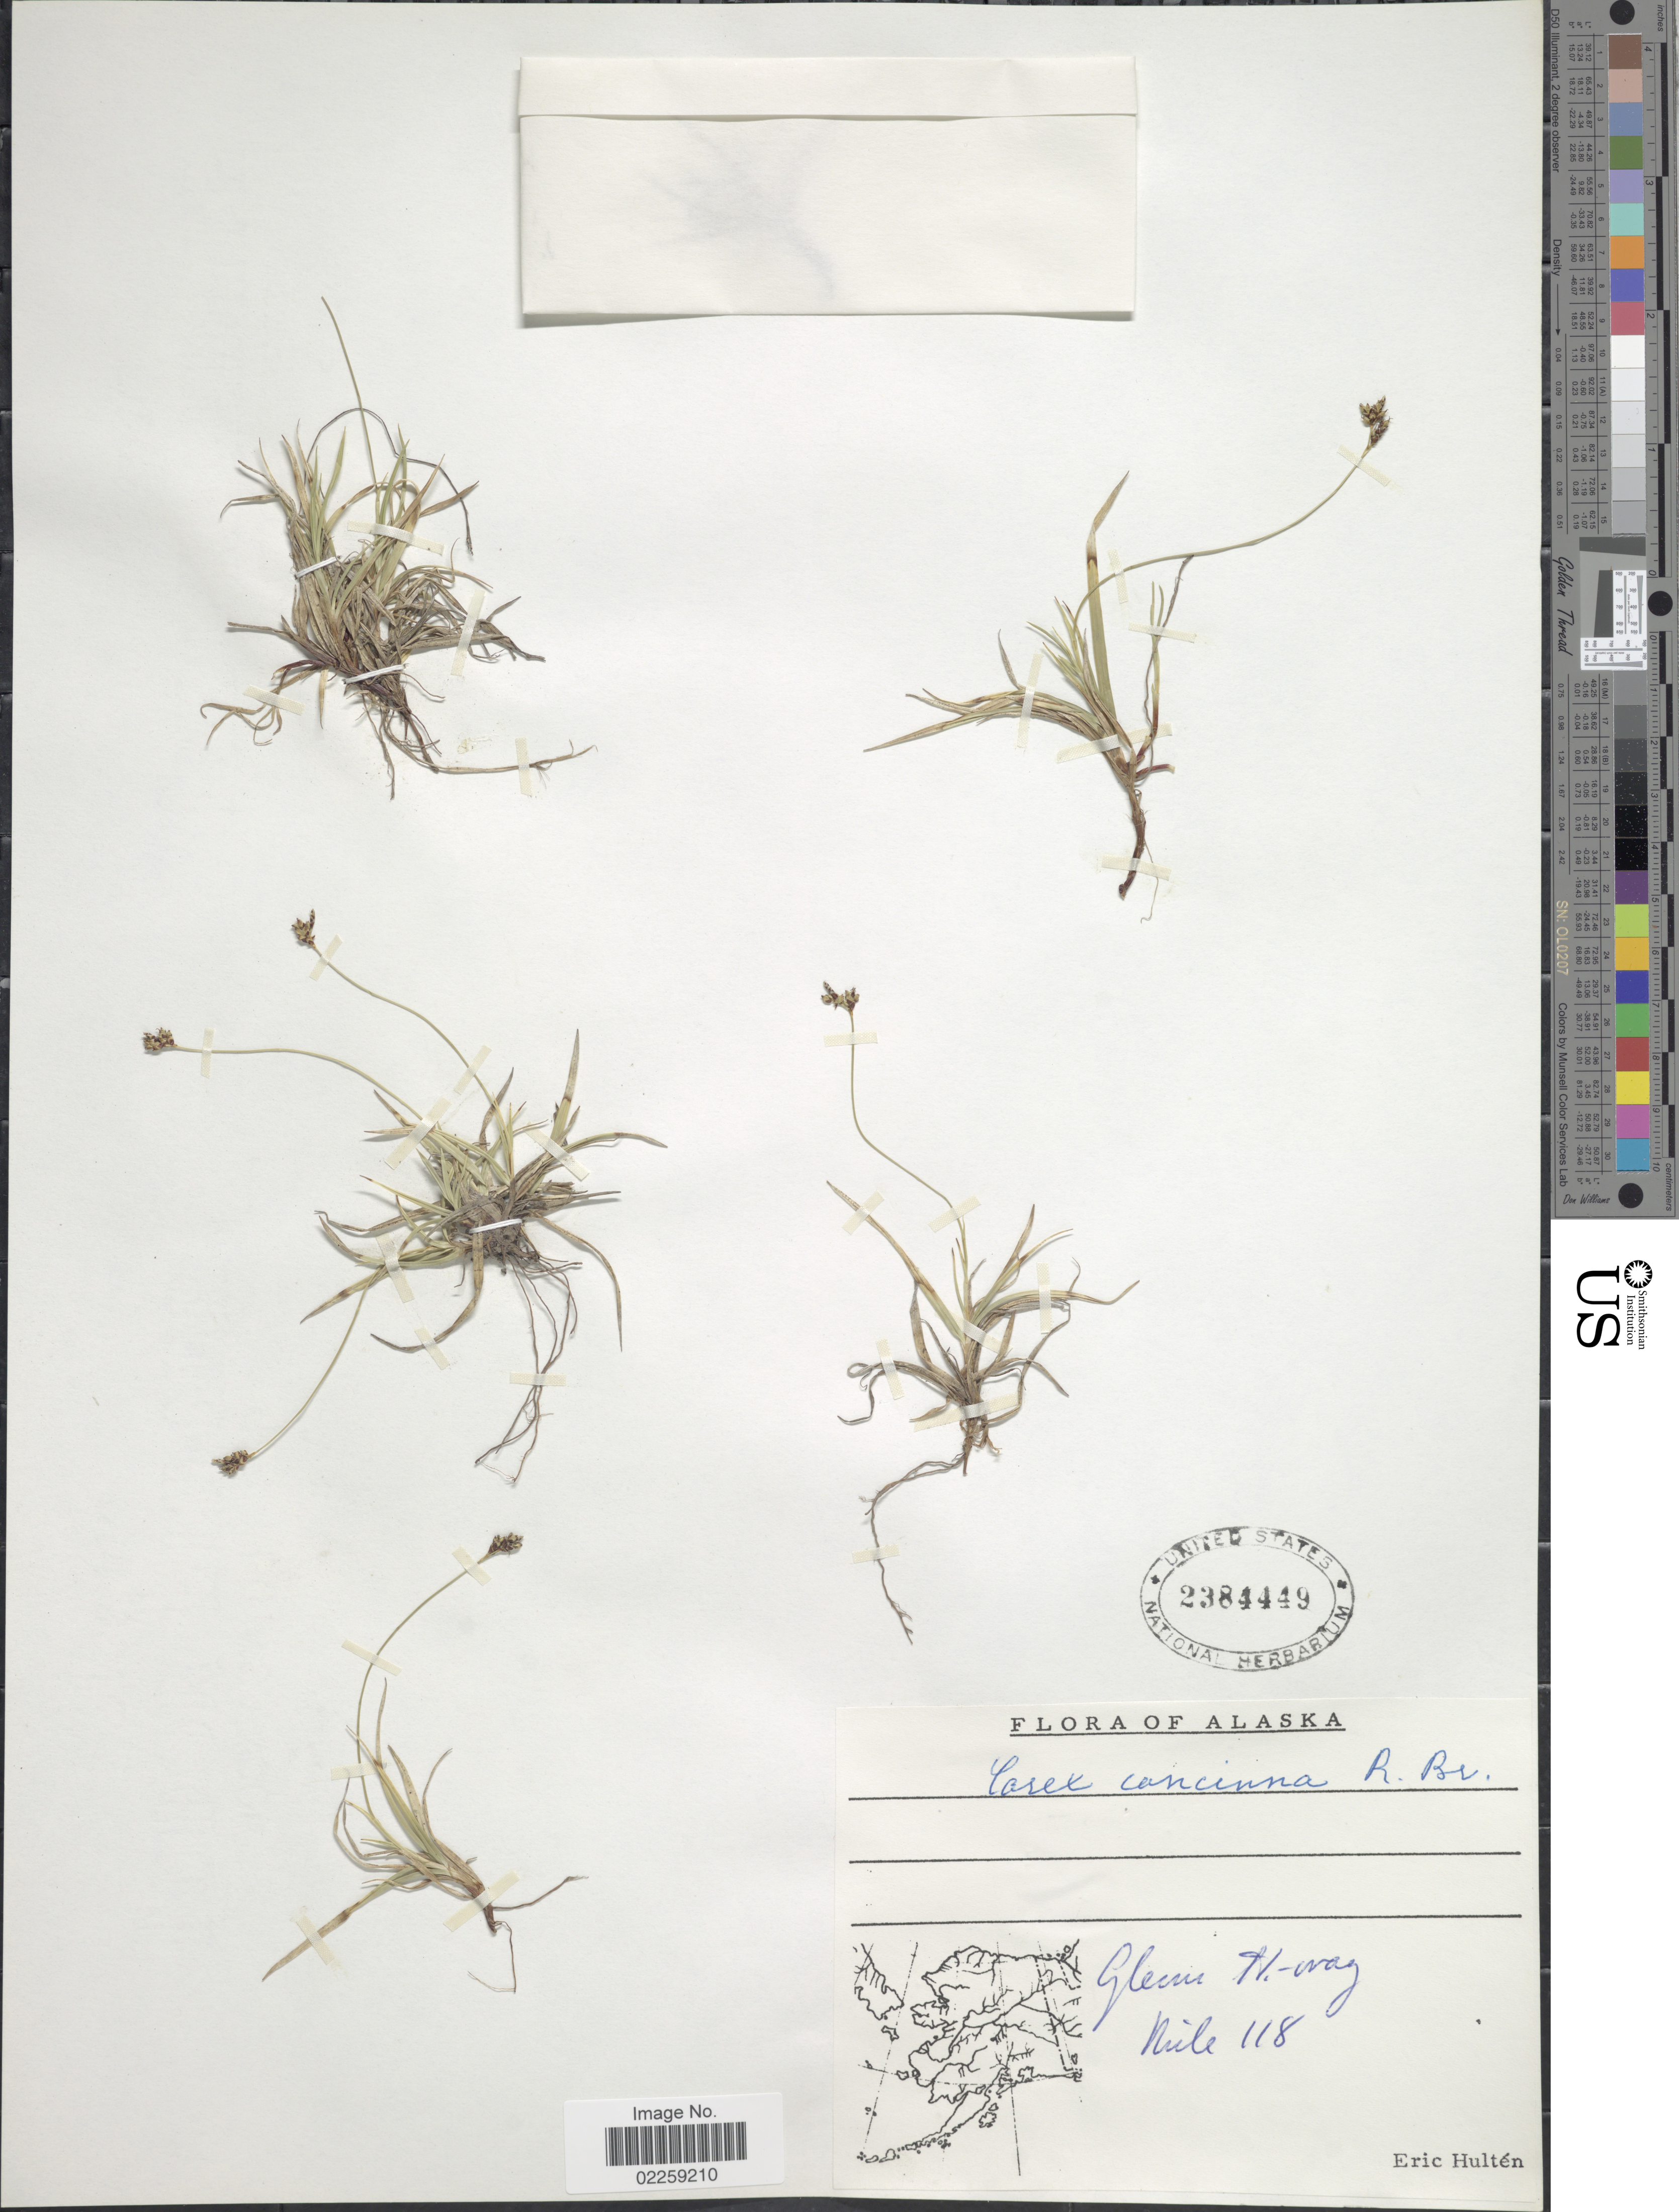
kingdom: Plantae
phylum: Tracheophyta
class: Liliopsida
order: Poales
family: Cyperaceae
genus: Carex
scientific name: Carex concinna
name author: R. Br.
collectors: E. G. Hultén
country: United States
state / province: Alaska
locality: Glenn H-way, Mile 118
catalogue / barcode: US 2384449